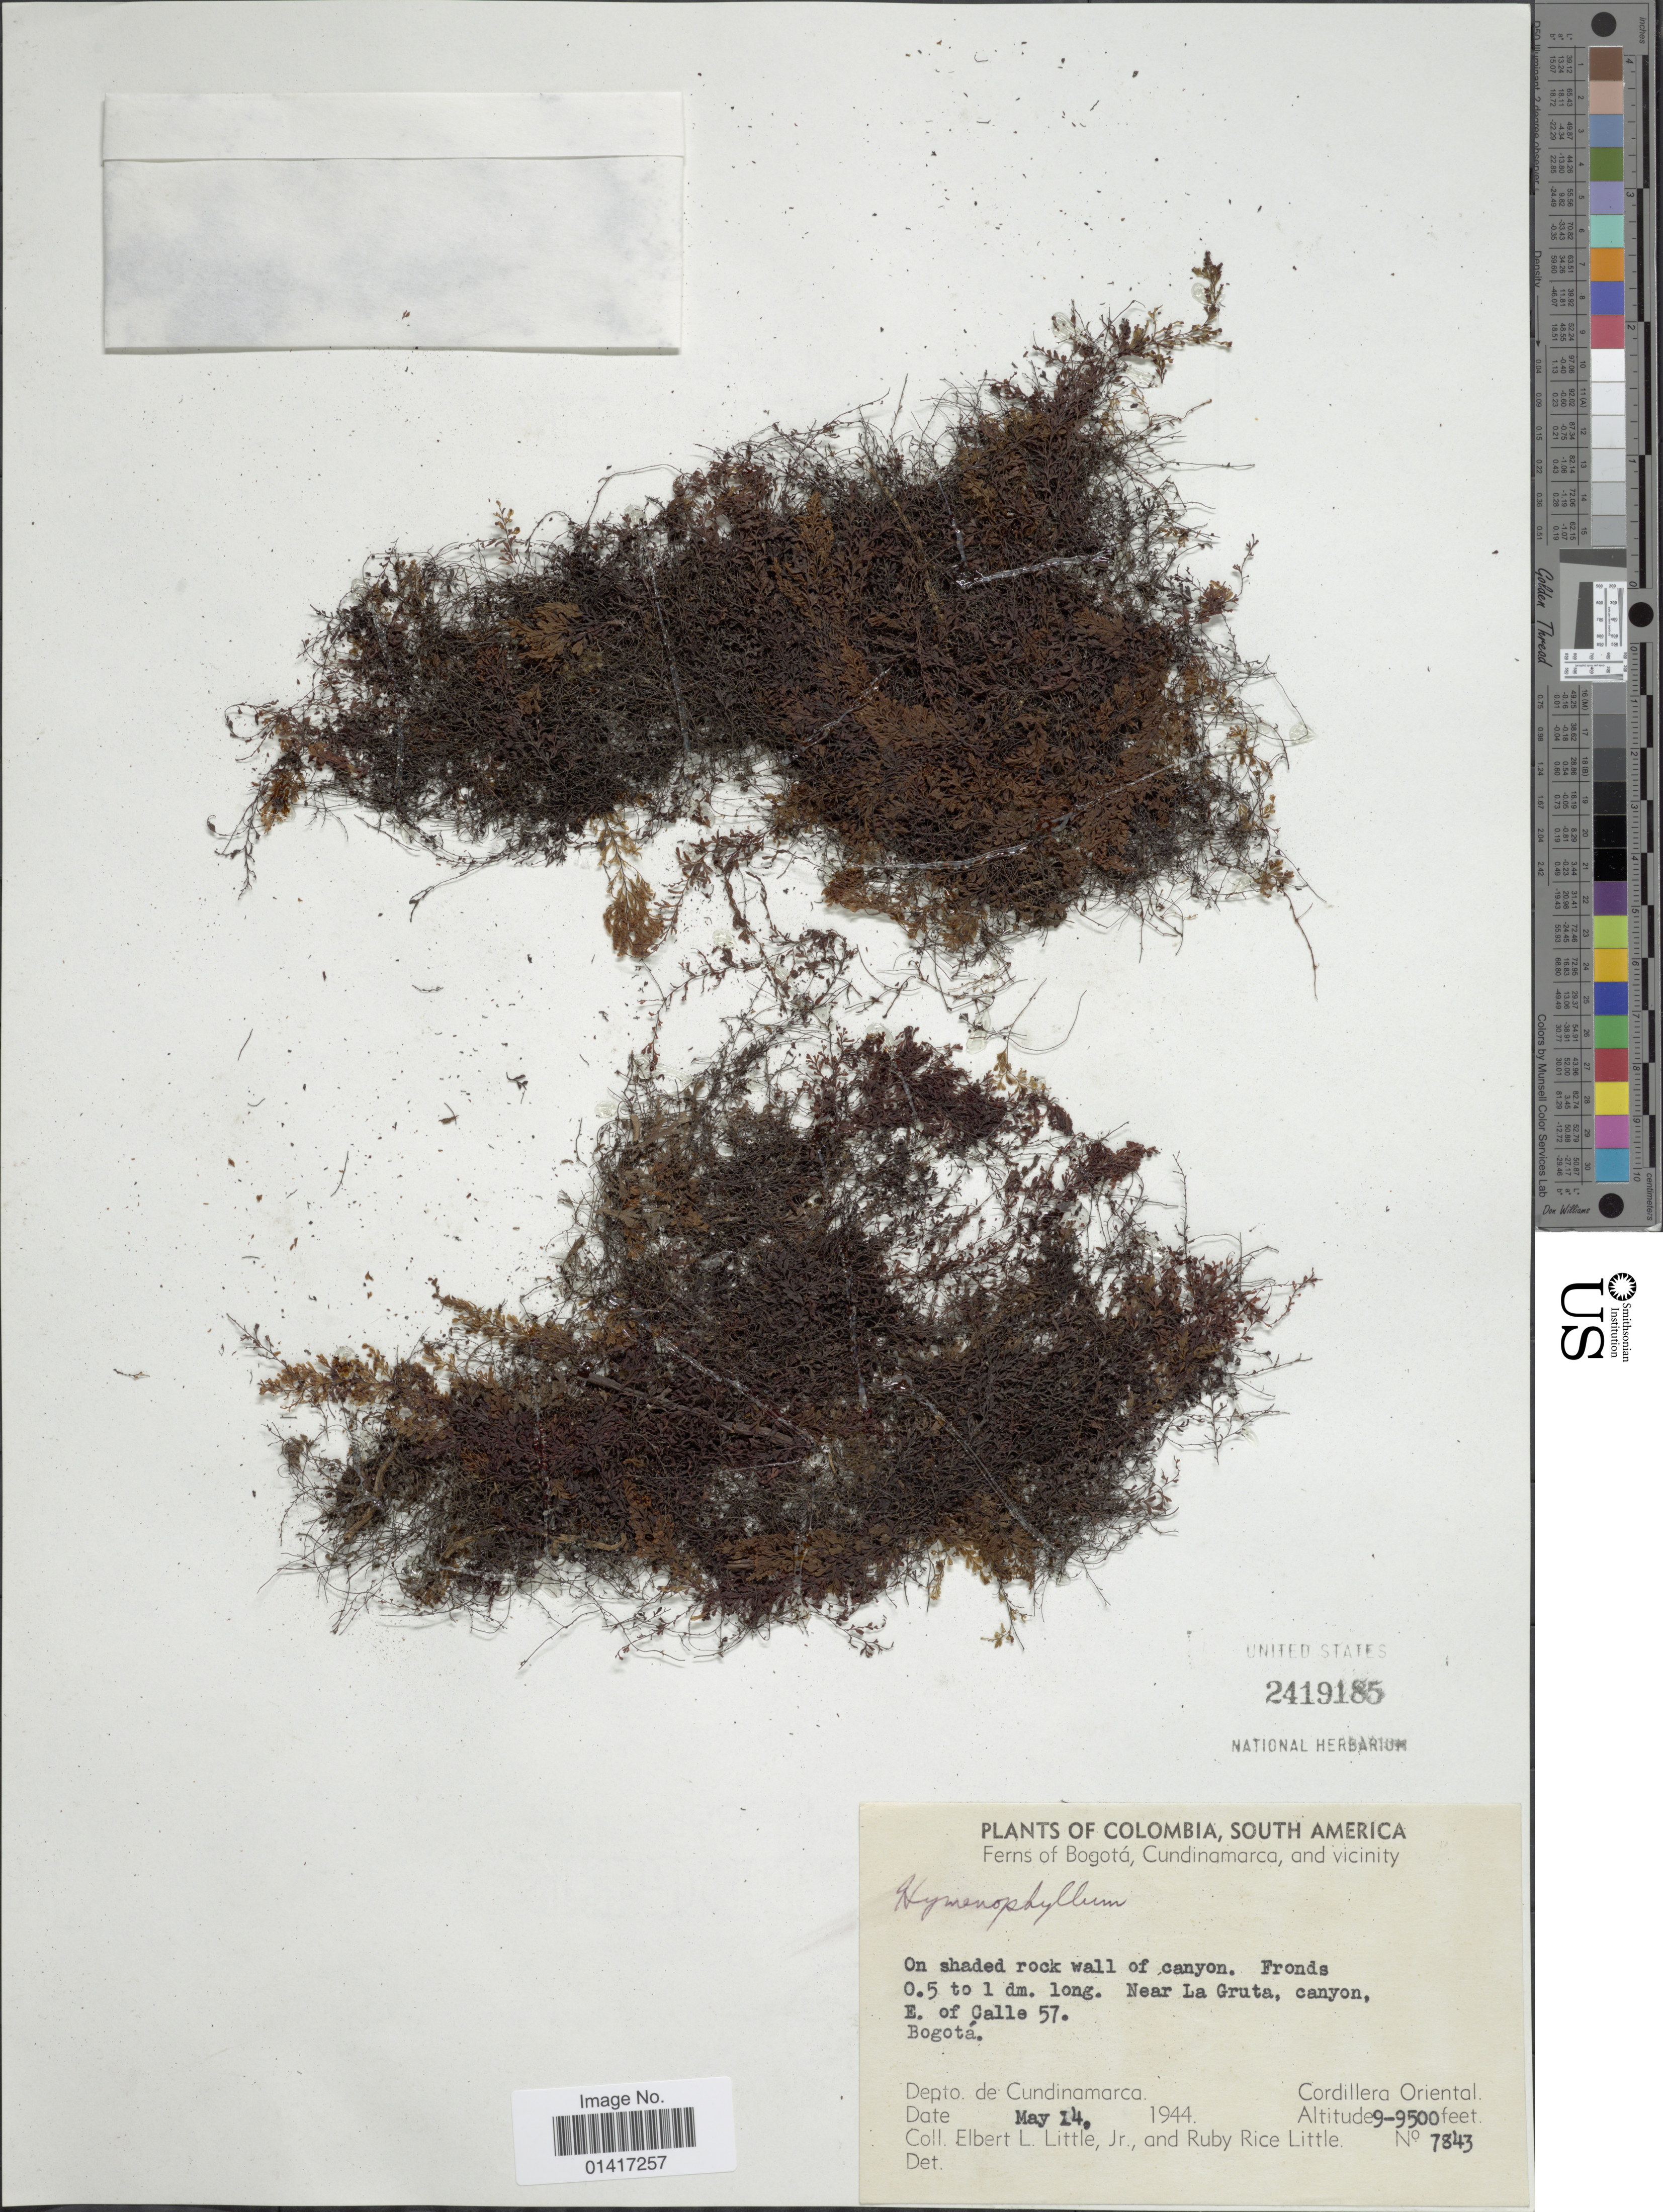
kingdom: Plantae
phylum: Tracheophyta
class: Polypodiopsida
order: Hymenophyllales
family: Hymenophyllaceae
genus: Hymenophyllum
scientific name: Hymenophyllum undulatum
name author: (Sw.) Sw.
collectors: E. L. Little & R. R. Little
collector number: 7843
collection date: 1944-05-14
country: Colombia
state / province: Bogota D.C.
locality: On shaded rock wall of canyon. Near La Gruta, canyon E. Of Calle 57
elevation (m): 2743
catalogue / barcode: US 2419185